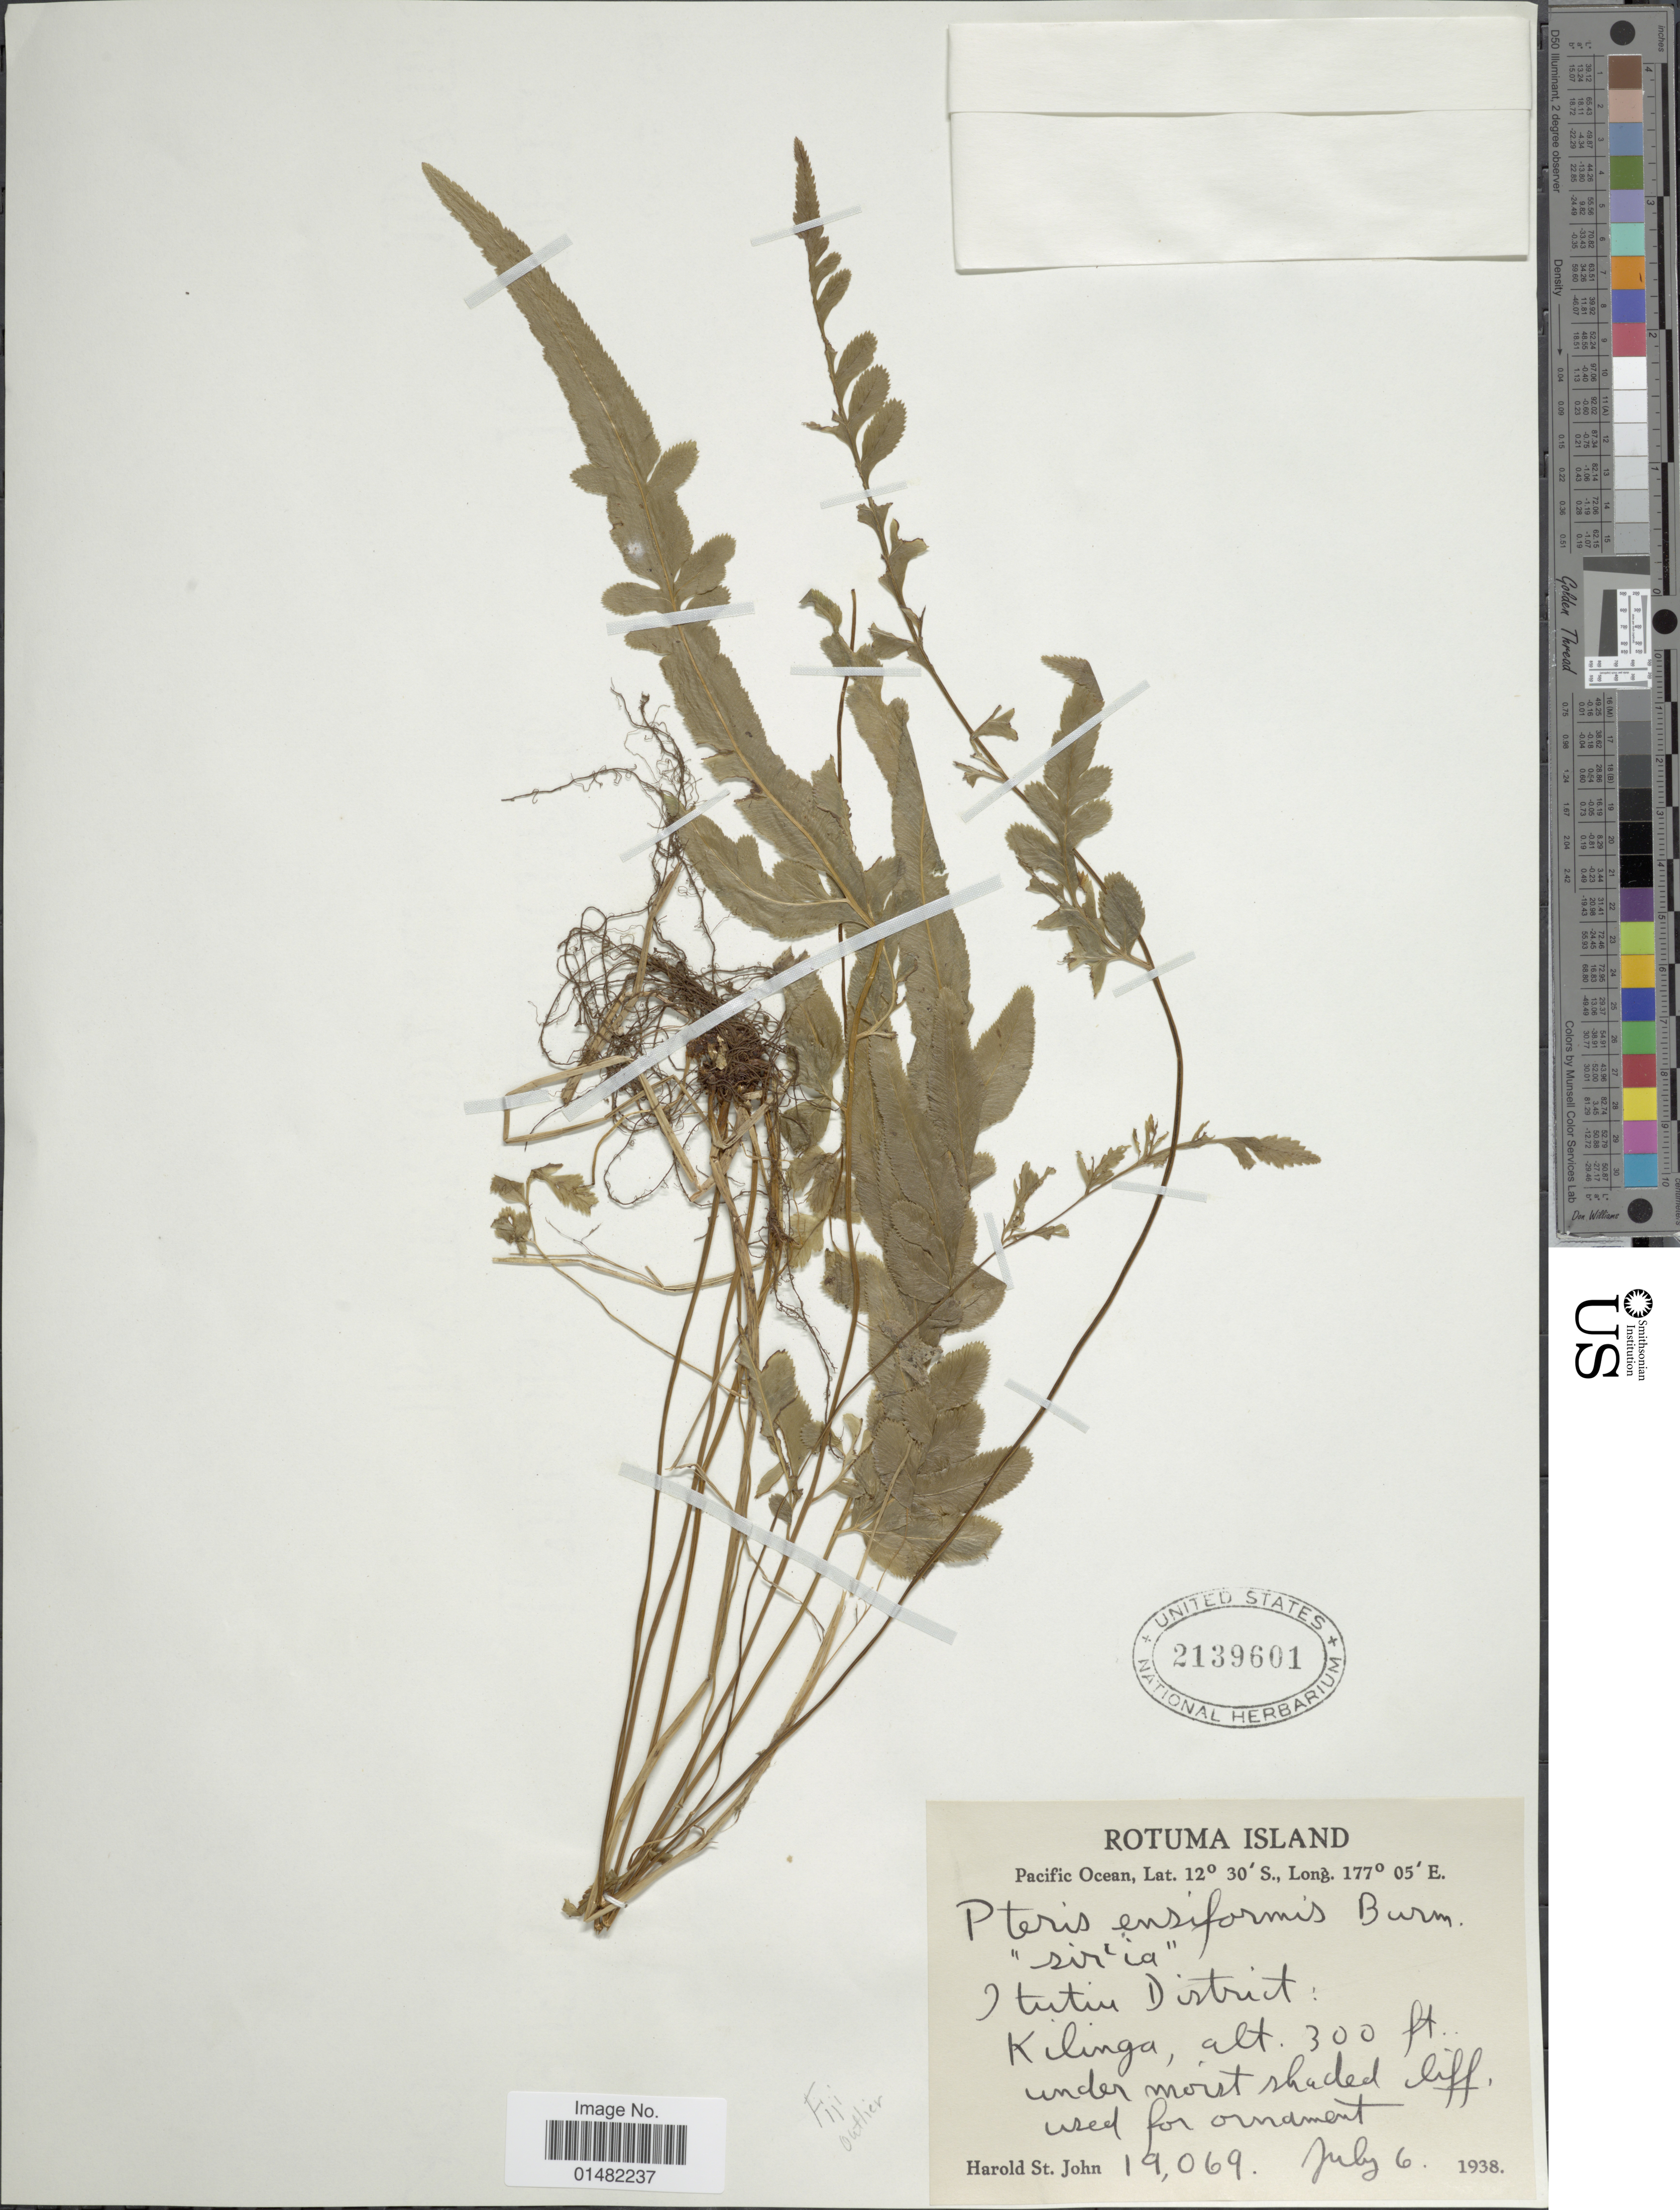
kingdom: Plantae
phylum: Tracheophyta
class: Polypodiopsida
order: Polypodiales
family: Pteridaceae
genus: Pteris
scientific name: Pteris ensiformis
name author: Burm. f.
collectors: H. St. John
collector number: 19069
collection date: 1938-07-06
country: Fiji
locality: Rotuma Island, Pacific Ocean, Itutiu District: Kilinga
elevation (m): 91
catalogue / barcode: US 2139601